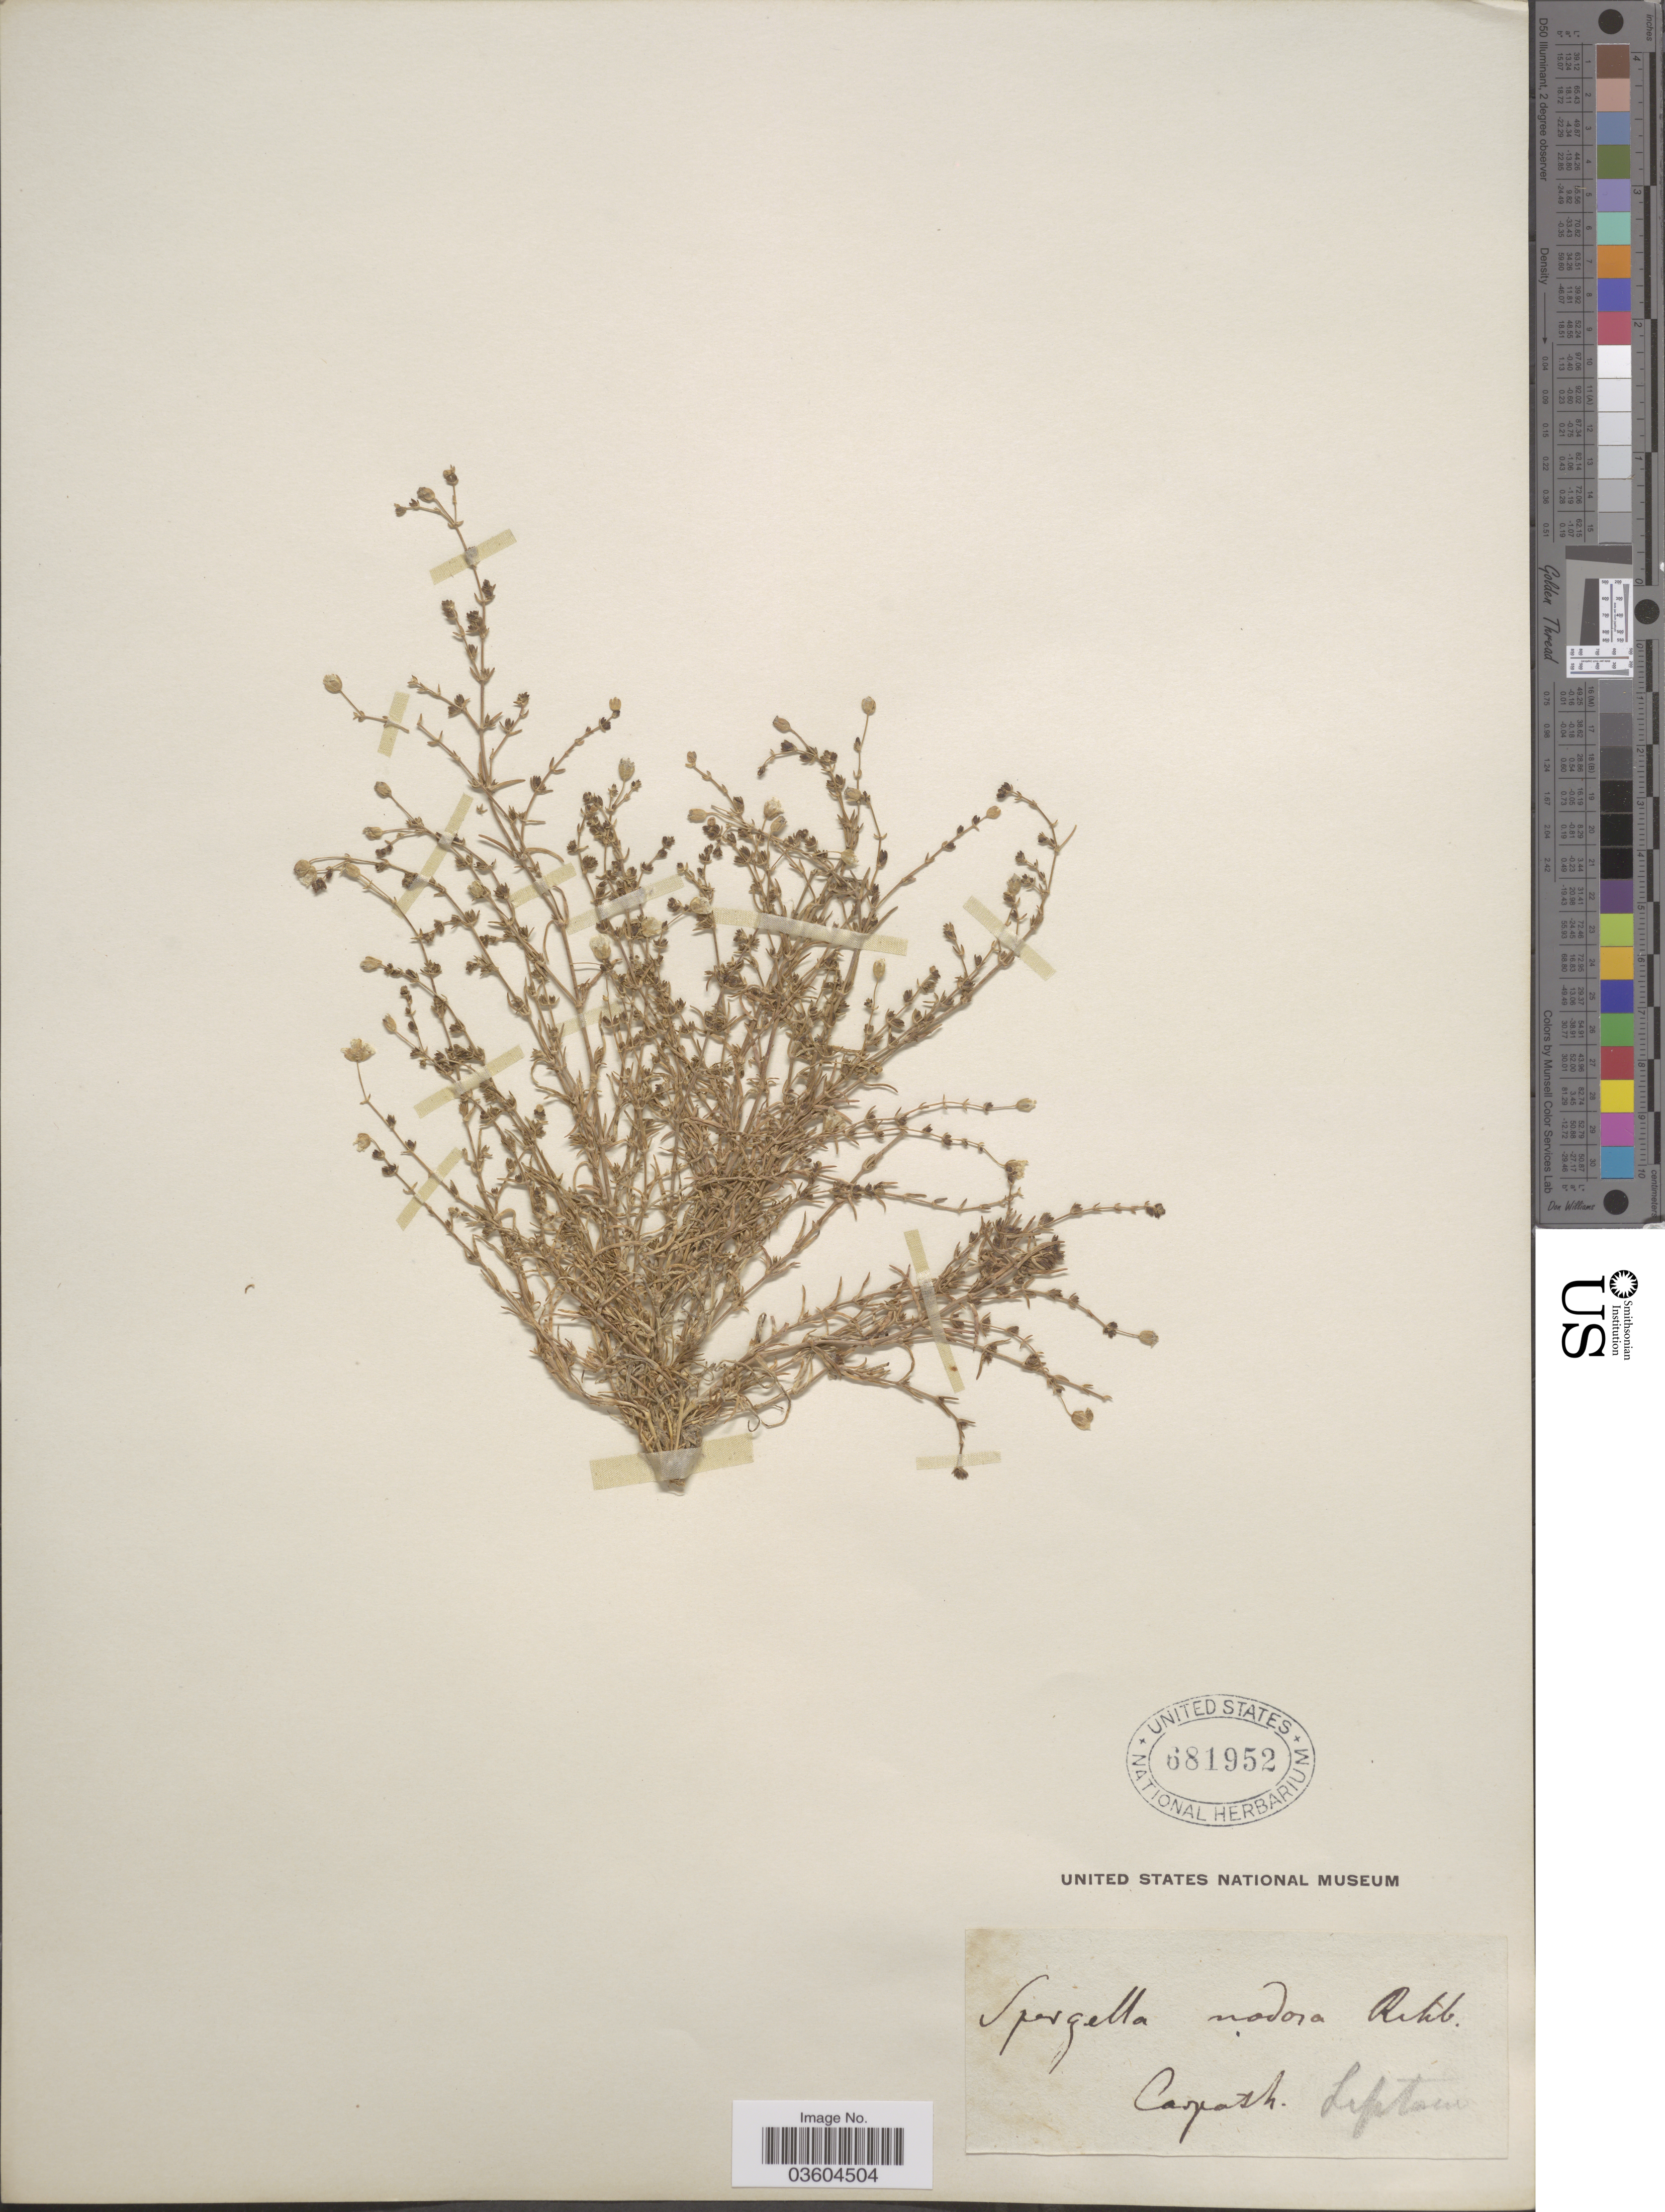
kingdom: Plantae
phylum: Tracheophyta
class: Magnoliopsida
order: Caryophyllales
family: Caryophyllaceae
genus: Sagina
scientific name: Sagina nodosa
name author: (L.) Fenzl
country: Greece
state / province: South Aegean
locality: Carpath.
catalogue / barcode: US 681952